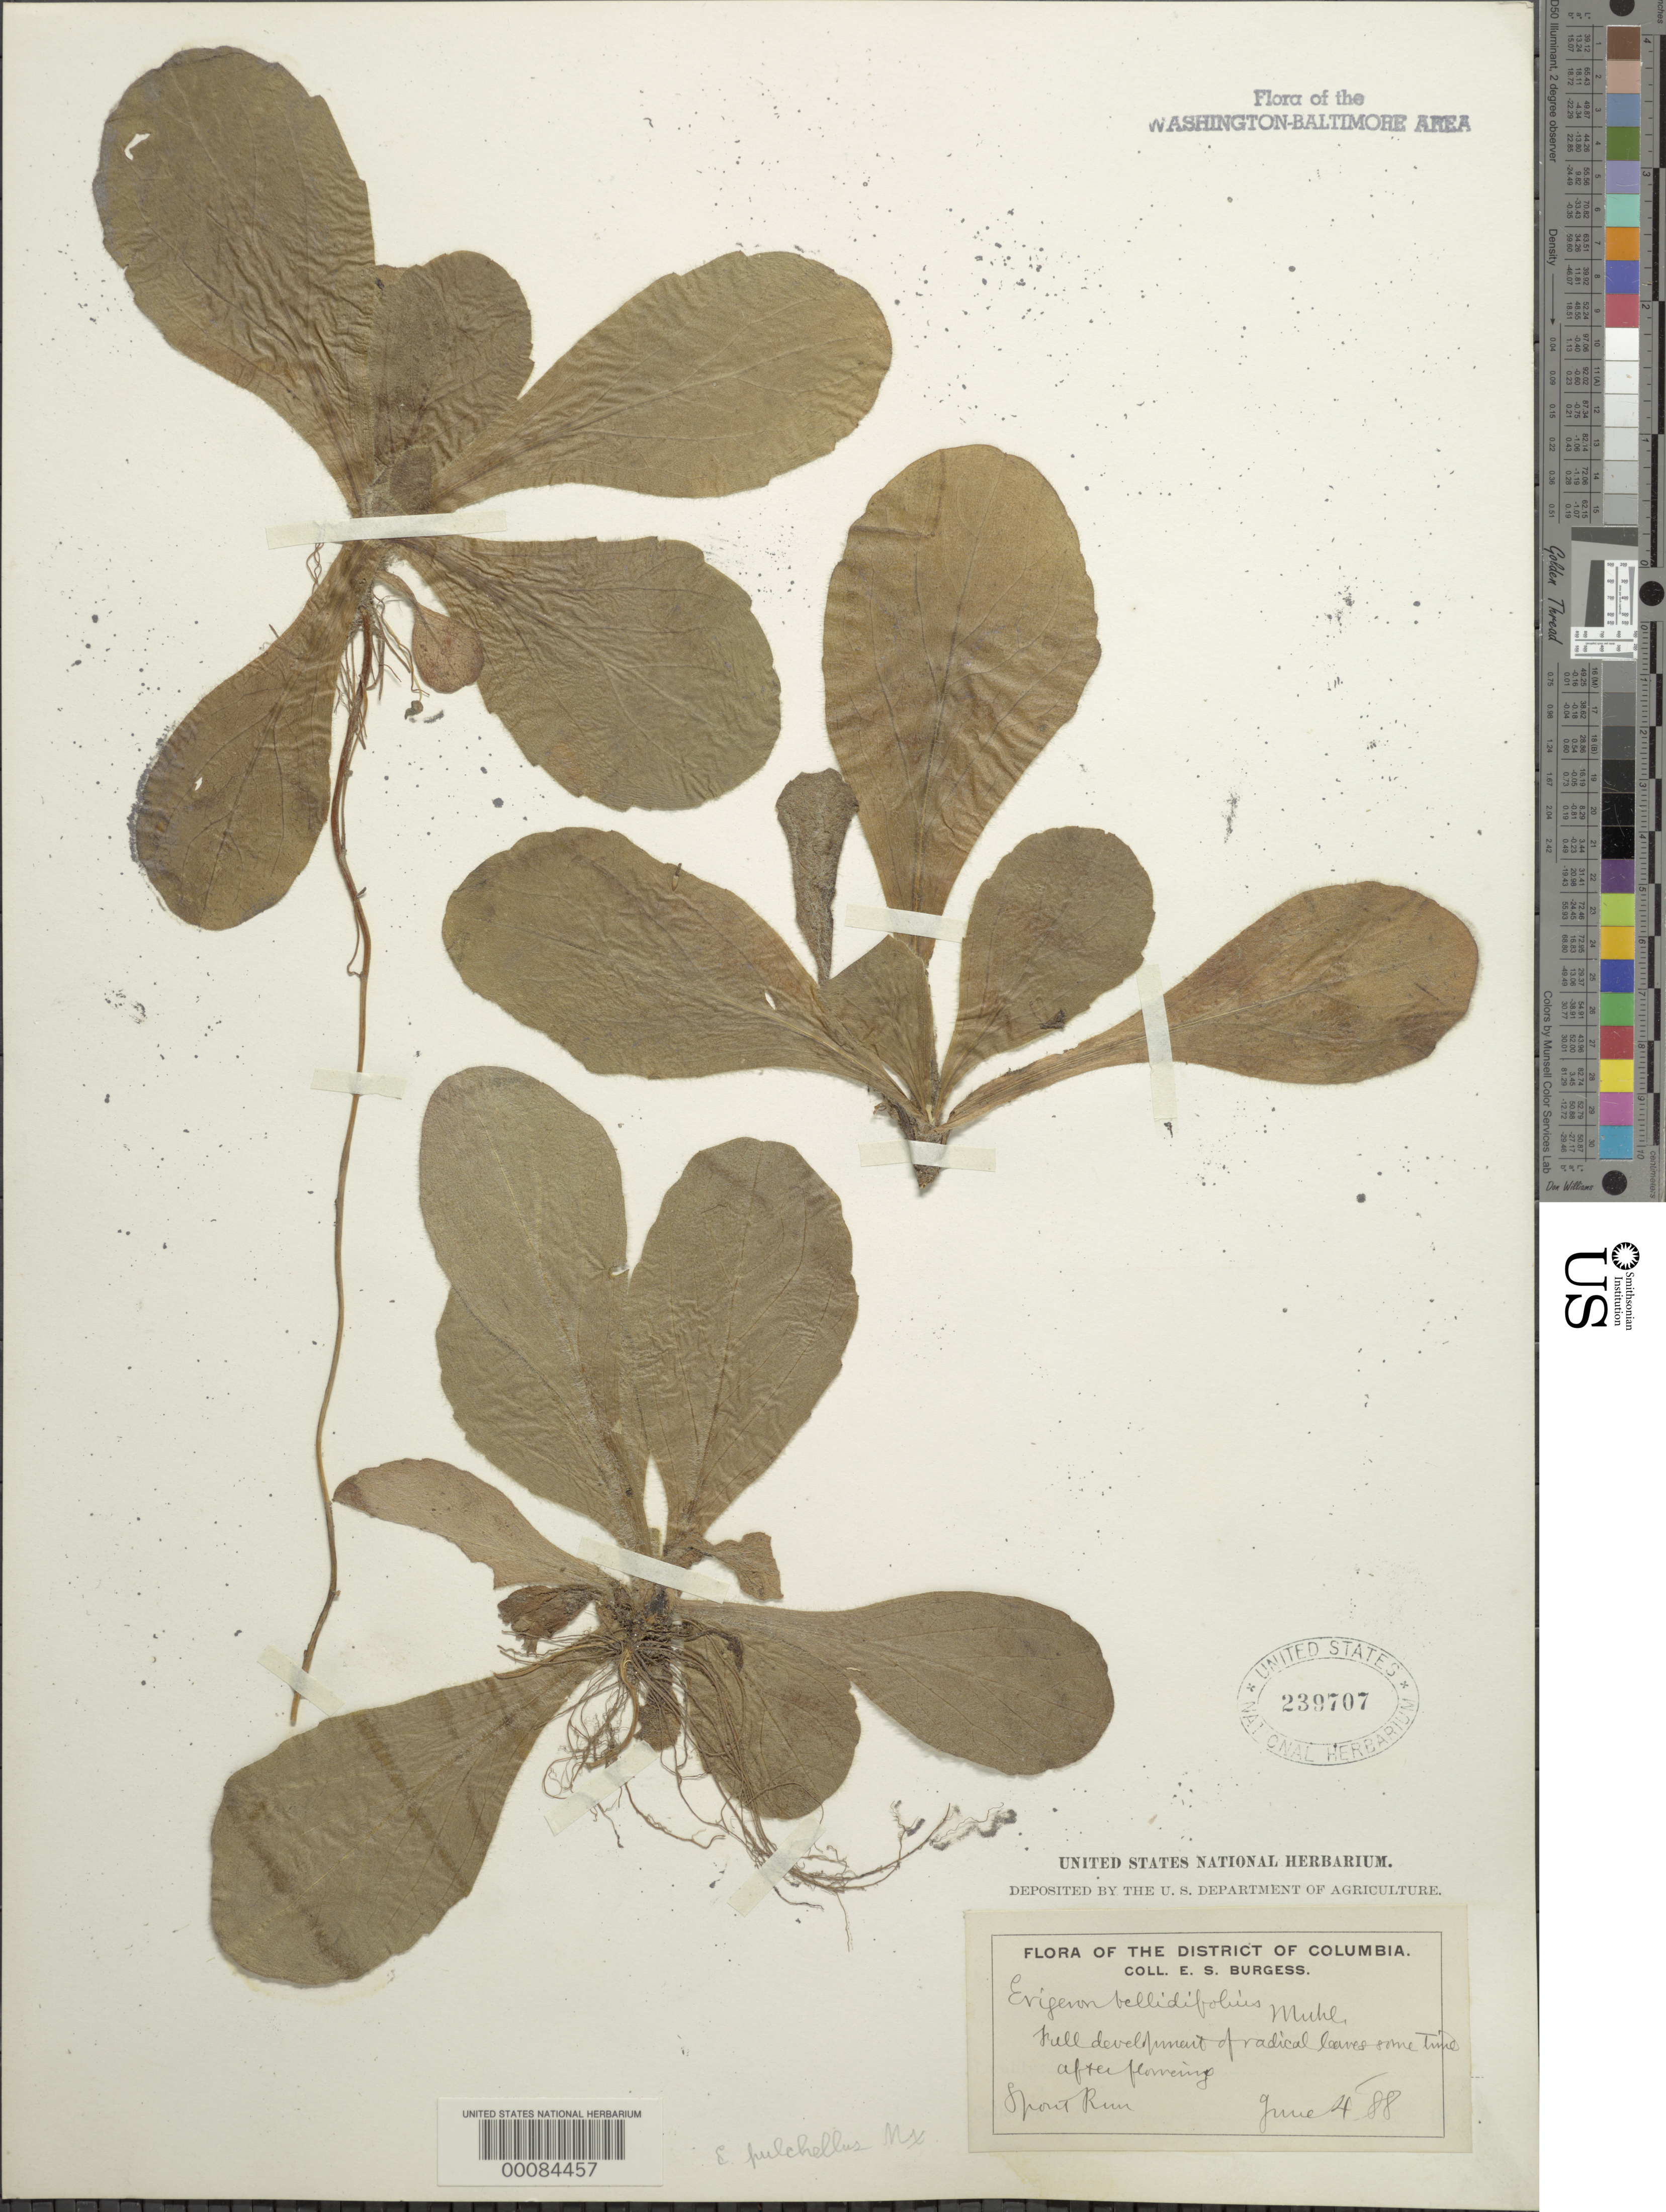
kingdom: Plantae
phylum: Tracheophyta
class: Magnoliopsida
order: Asterales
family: Asteraceae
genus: Erigeron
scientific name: Erigeron pulchellus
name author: Michx.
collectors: E. Burgess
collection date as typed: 04 Jun 1888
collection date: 1888-06-04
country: United States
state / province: Virginia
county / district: Fairfax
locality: Spout Run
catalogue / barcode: US 239707